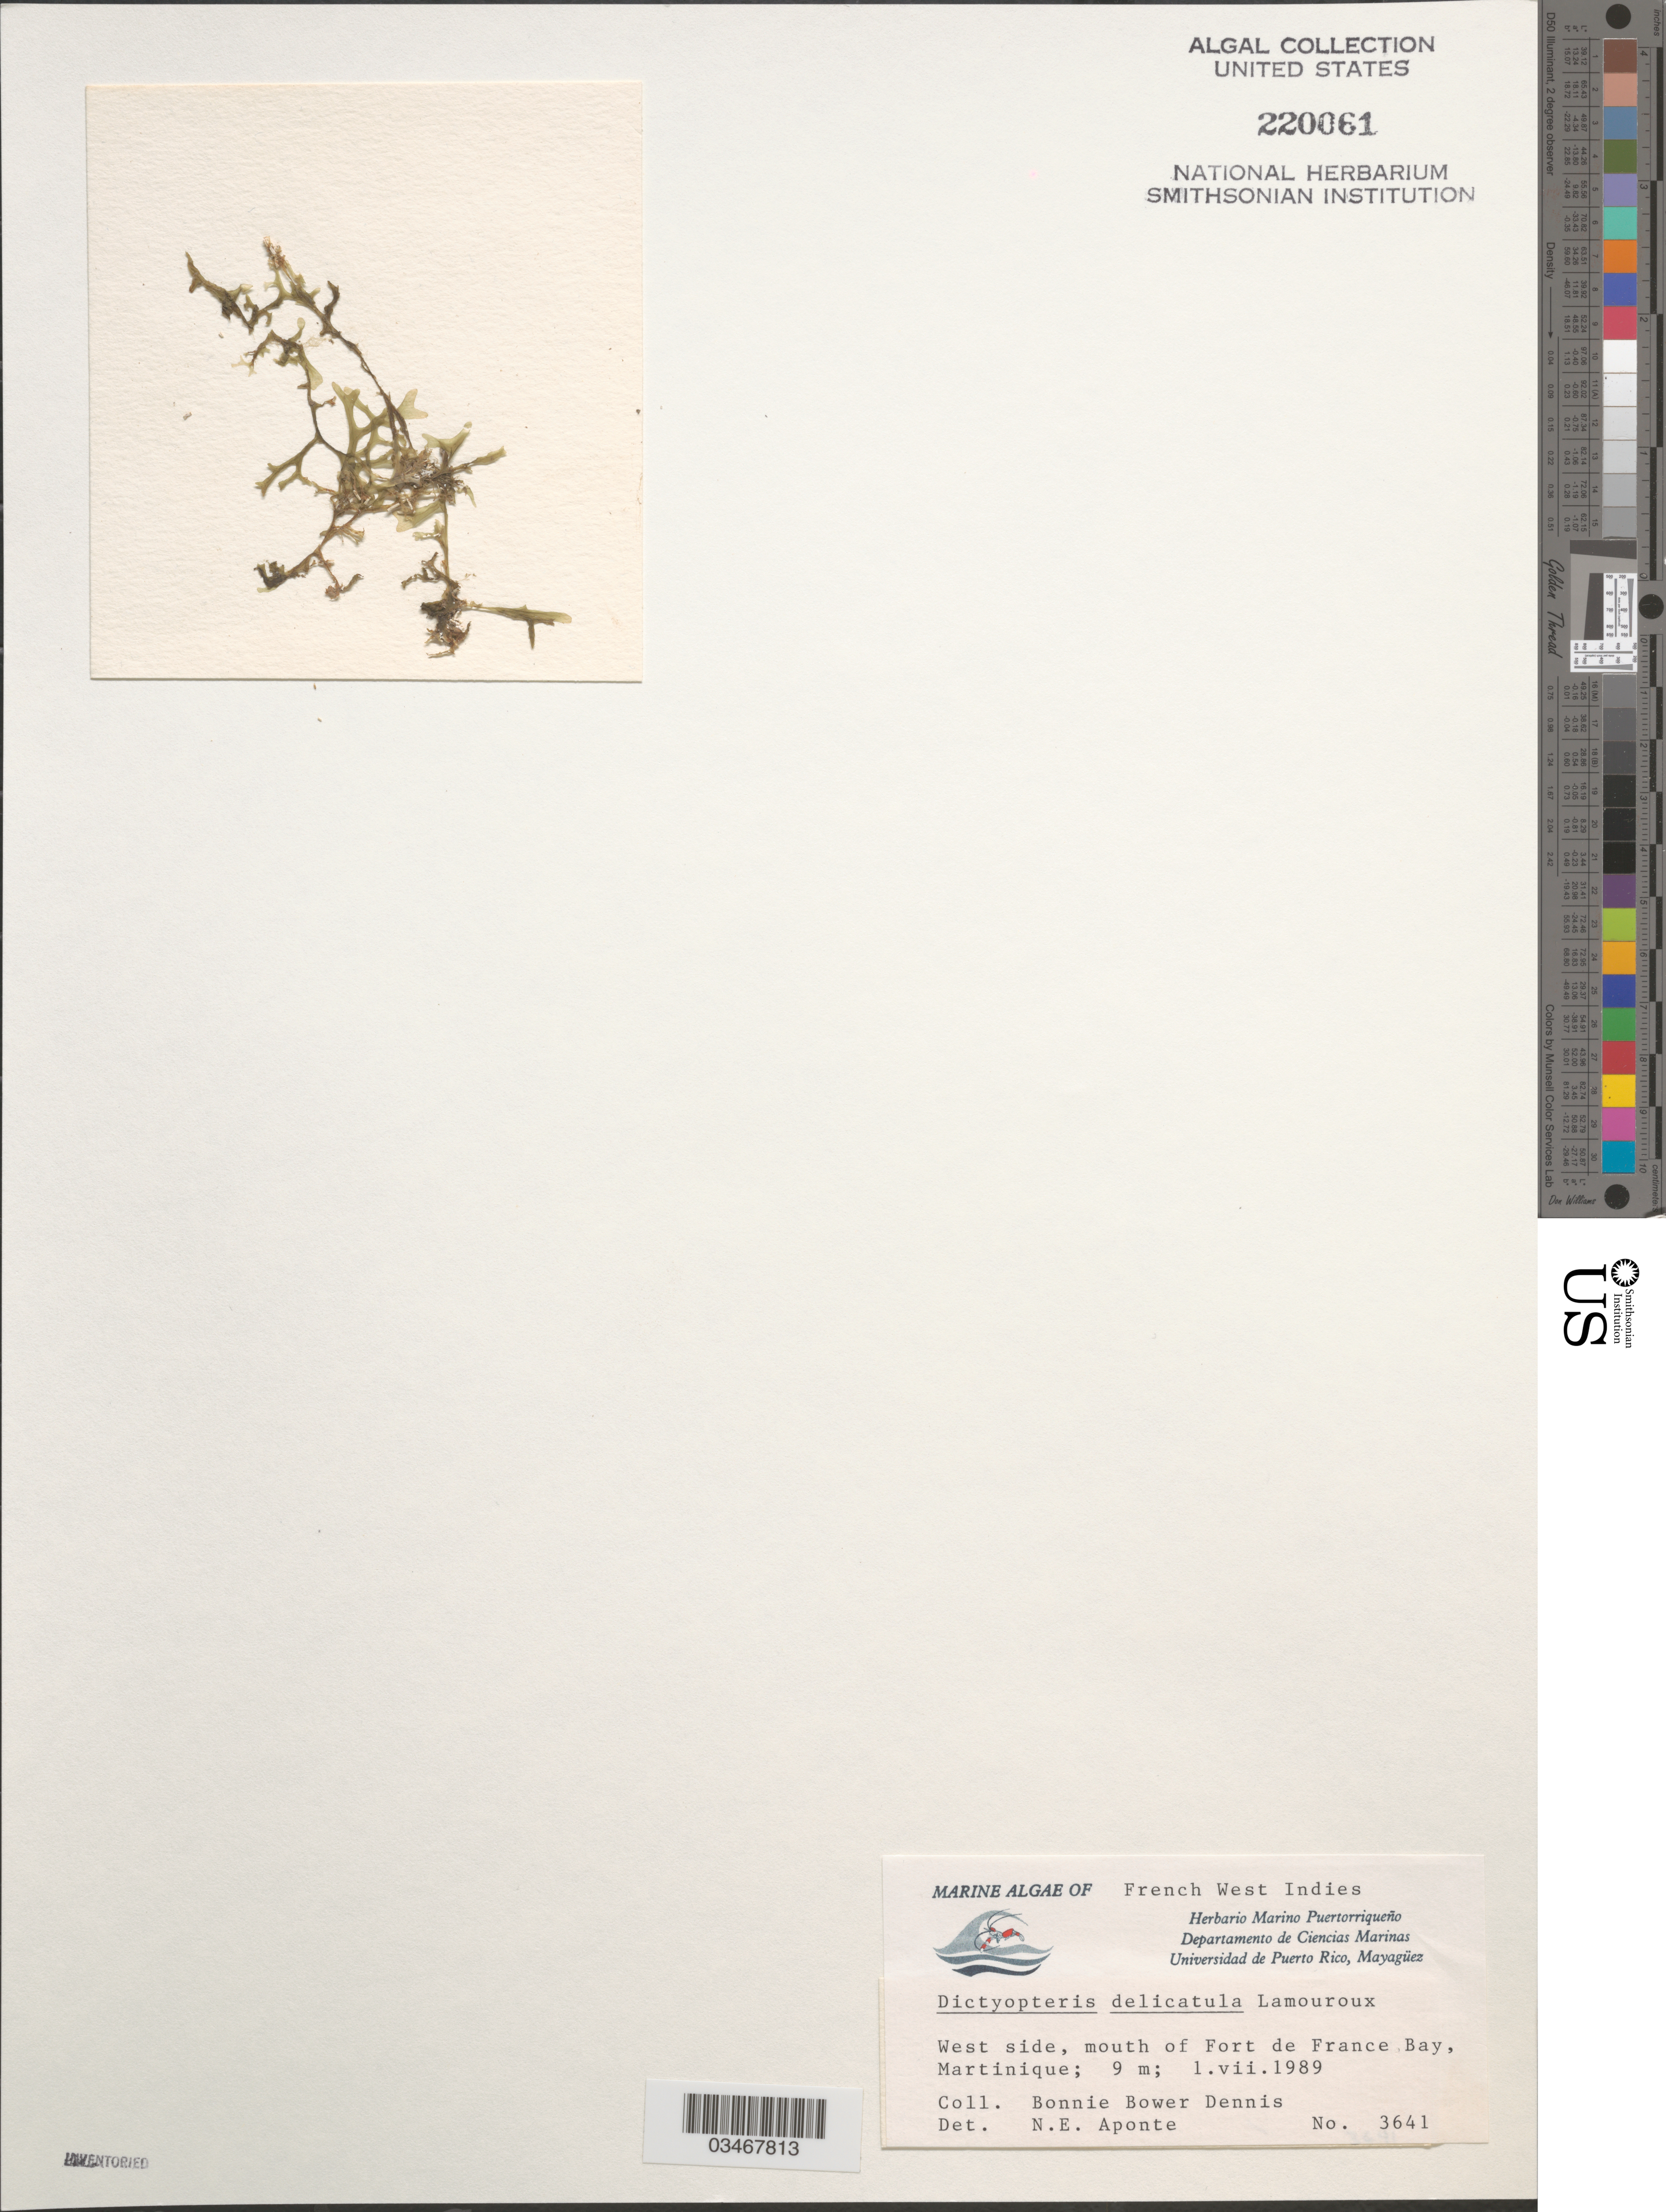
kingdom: Chromista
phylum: Ochrophyta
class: Phaeophyceae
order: Dictyotales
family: Dictyotaceae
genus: Dictyopteris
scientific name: Dictyopteris delicatula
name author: J.V.Lamouroux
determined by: Aponte, N. E.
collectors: B. Dennis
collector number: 3641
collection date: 1989-07-01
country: Martinique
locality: West side, mouth of Fort de France Bay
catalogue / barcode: US 220061